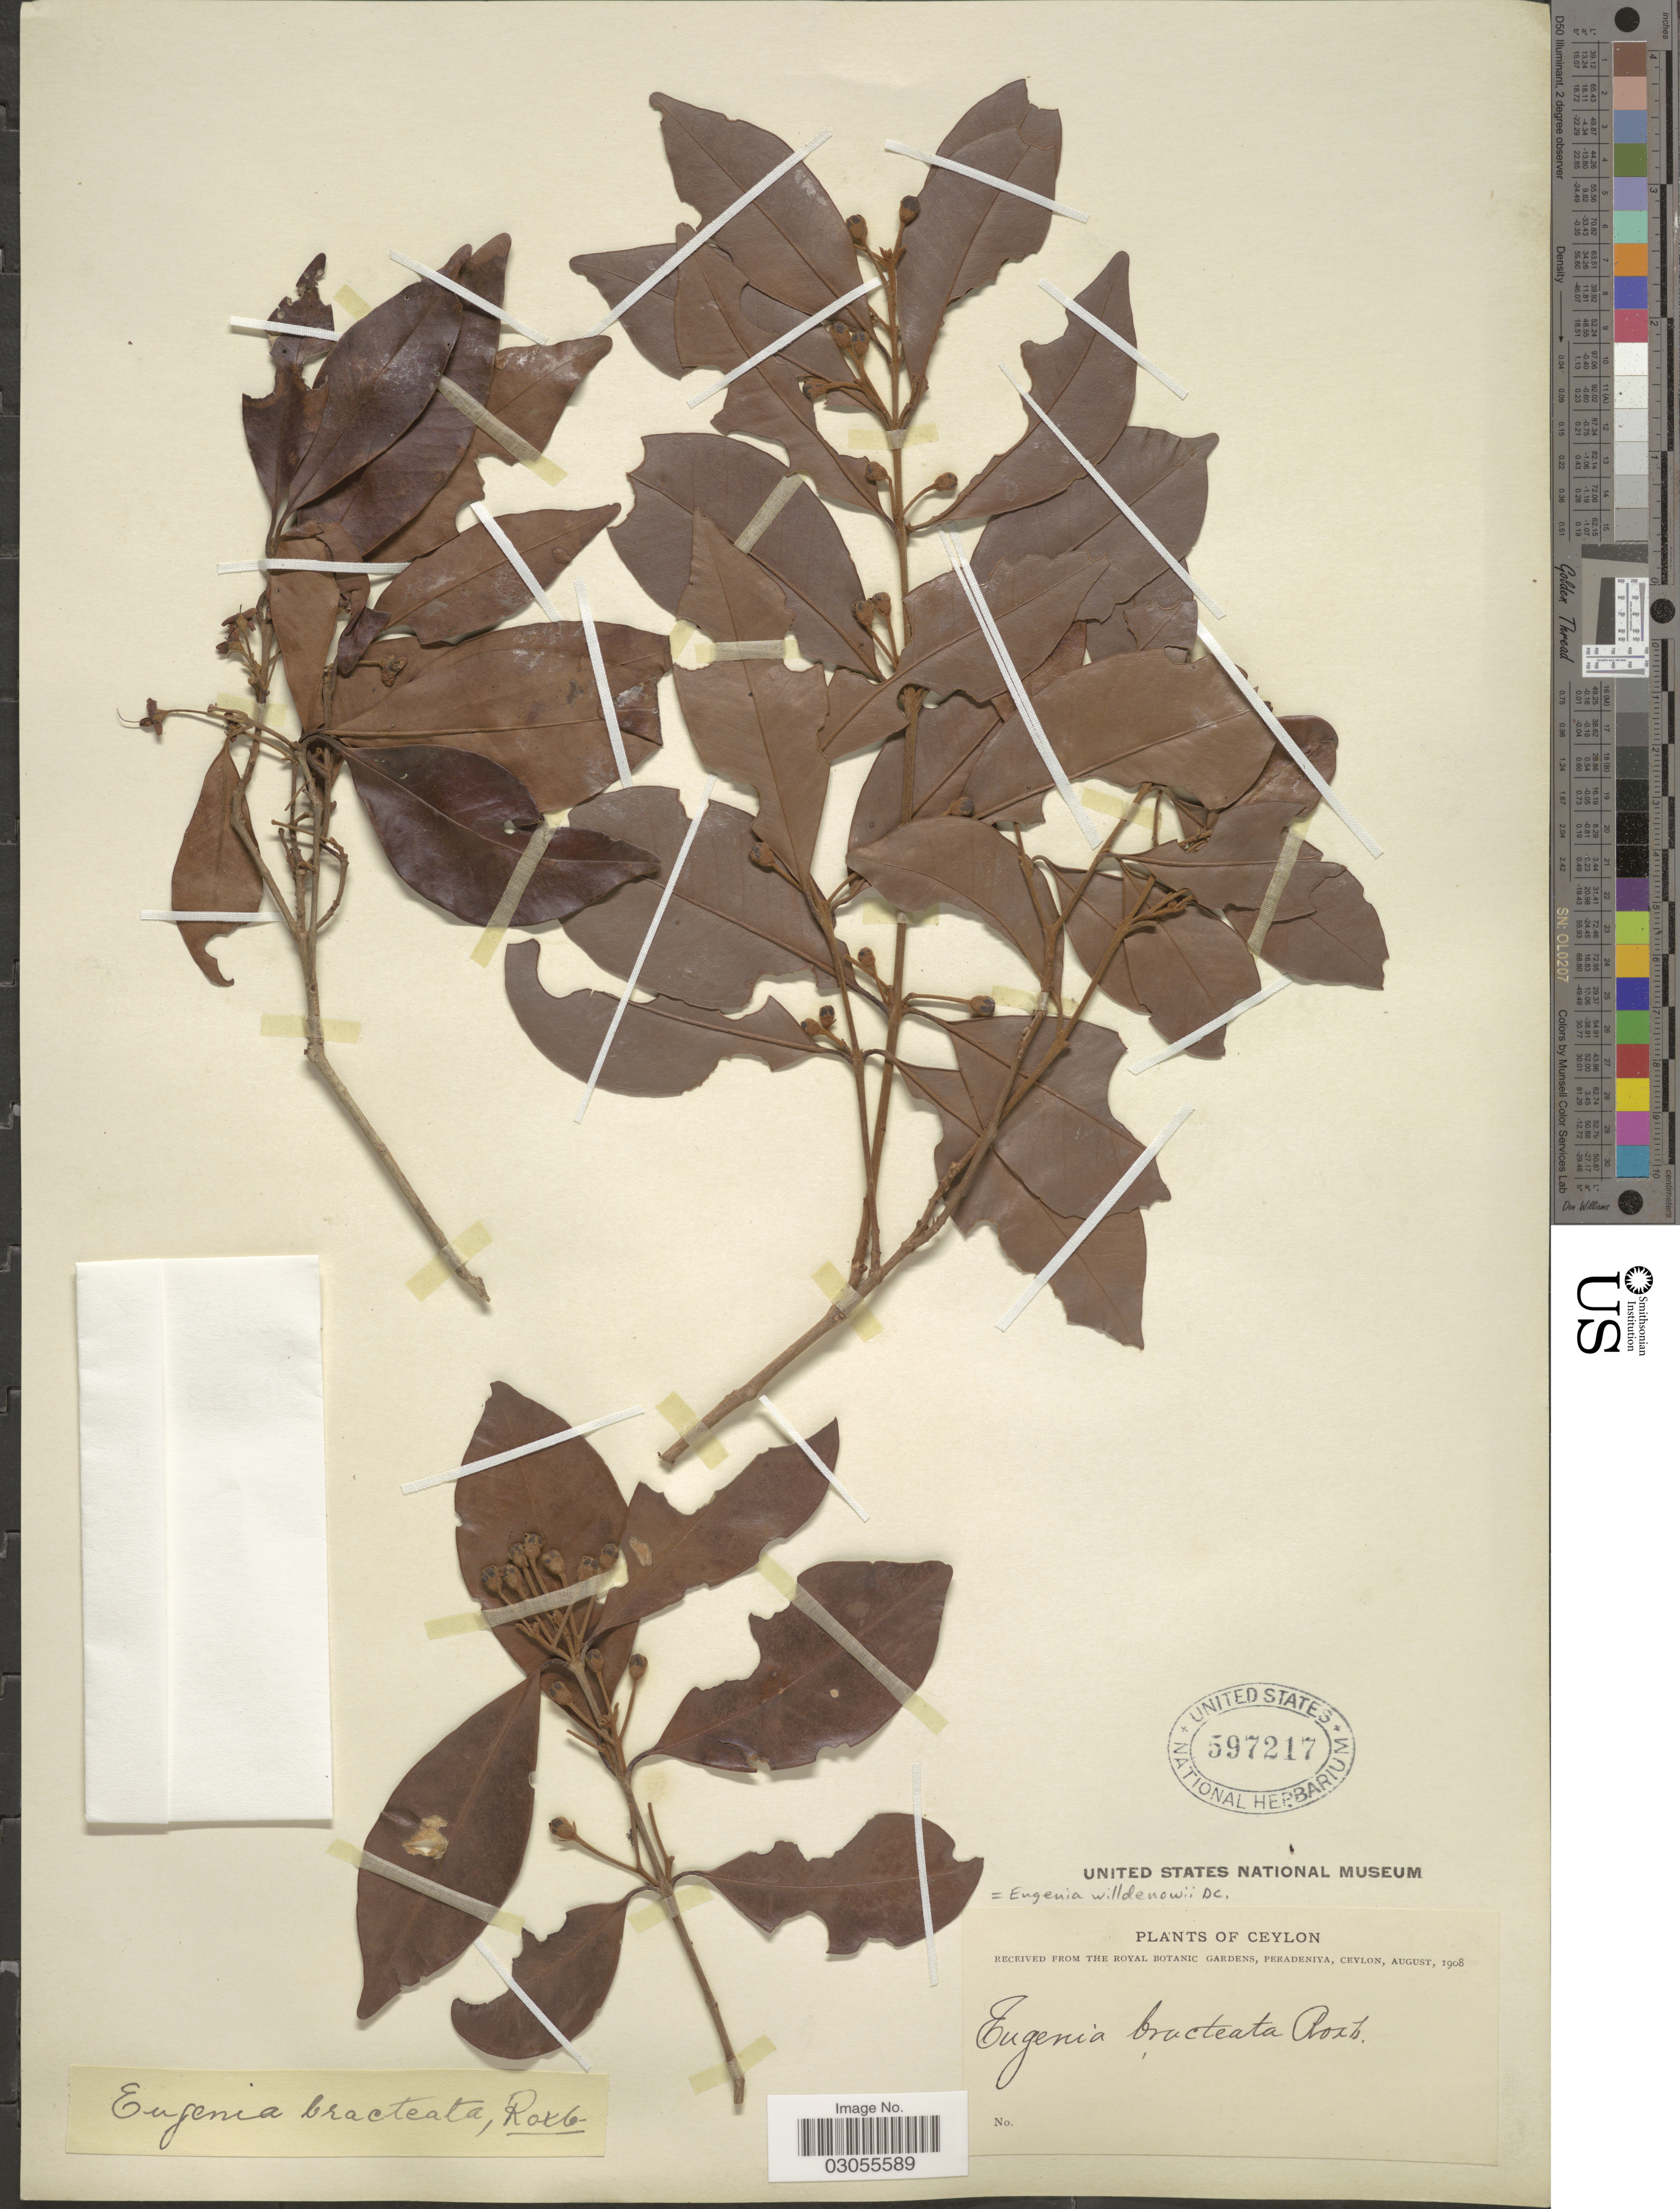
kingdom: Plantae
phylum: Tracheophyta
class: Magnoliopsida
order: Myrtales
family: Myrtaceae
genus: Eugenia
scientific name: Eugenia willdenowii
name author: Nied.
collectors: P. Royal Botanic Gardens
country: Sri Lanka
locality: Ceylon.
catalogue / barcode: US 597217